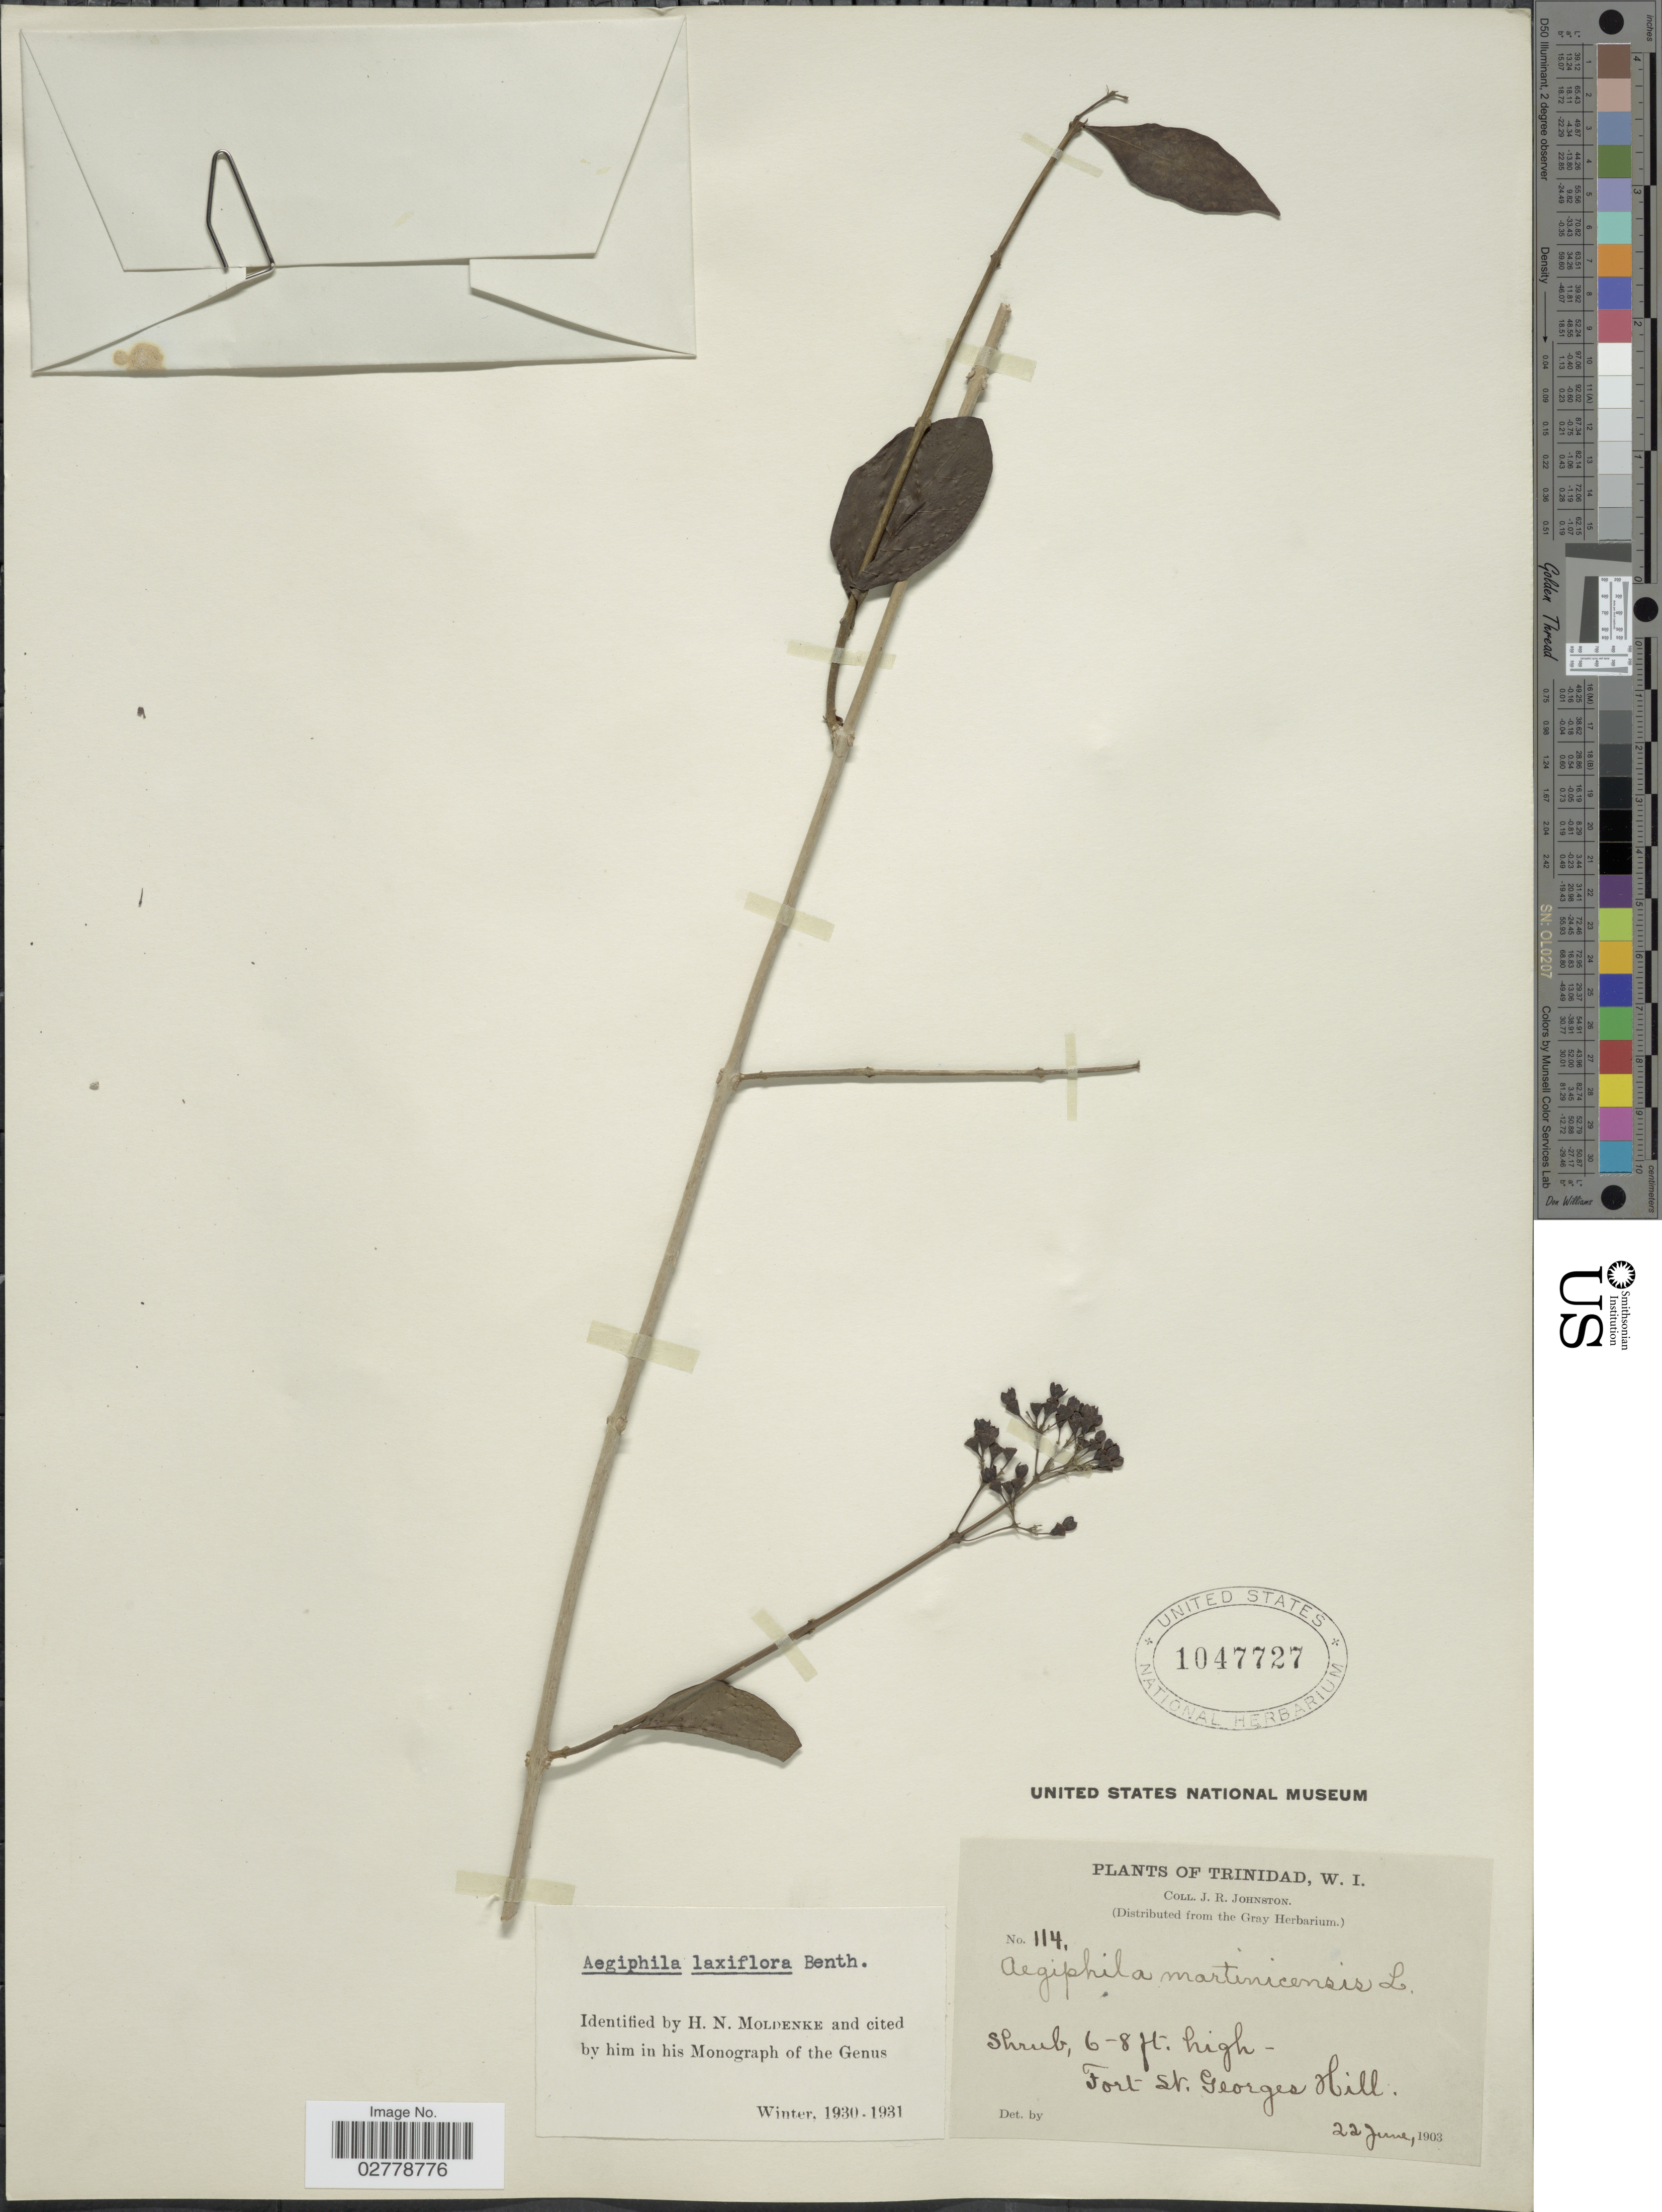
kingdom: Plantae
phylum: Tracheophyta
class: Magnoliopsida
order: Lamiales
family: Lamiaceae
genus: Aegiphila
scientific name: Aegiphila laxiflora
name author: Benth.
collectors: J. Johnston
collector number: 114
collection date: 1903-06-22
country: Trinidad and Tobago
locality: Trinidad, Fort St. Georges Hill.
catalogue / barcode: US 1047727